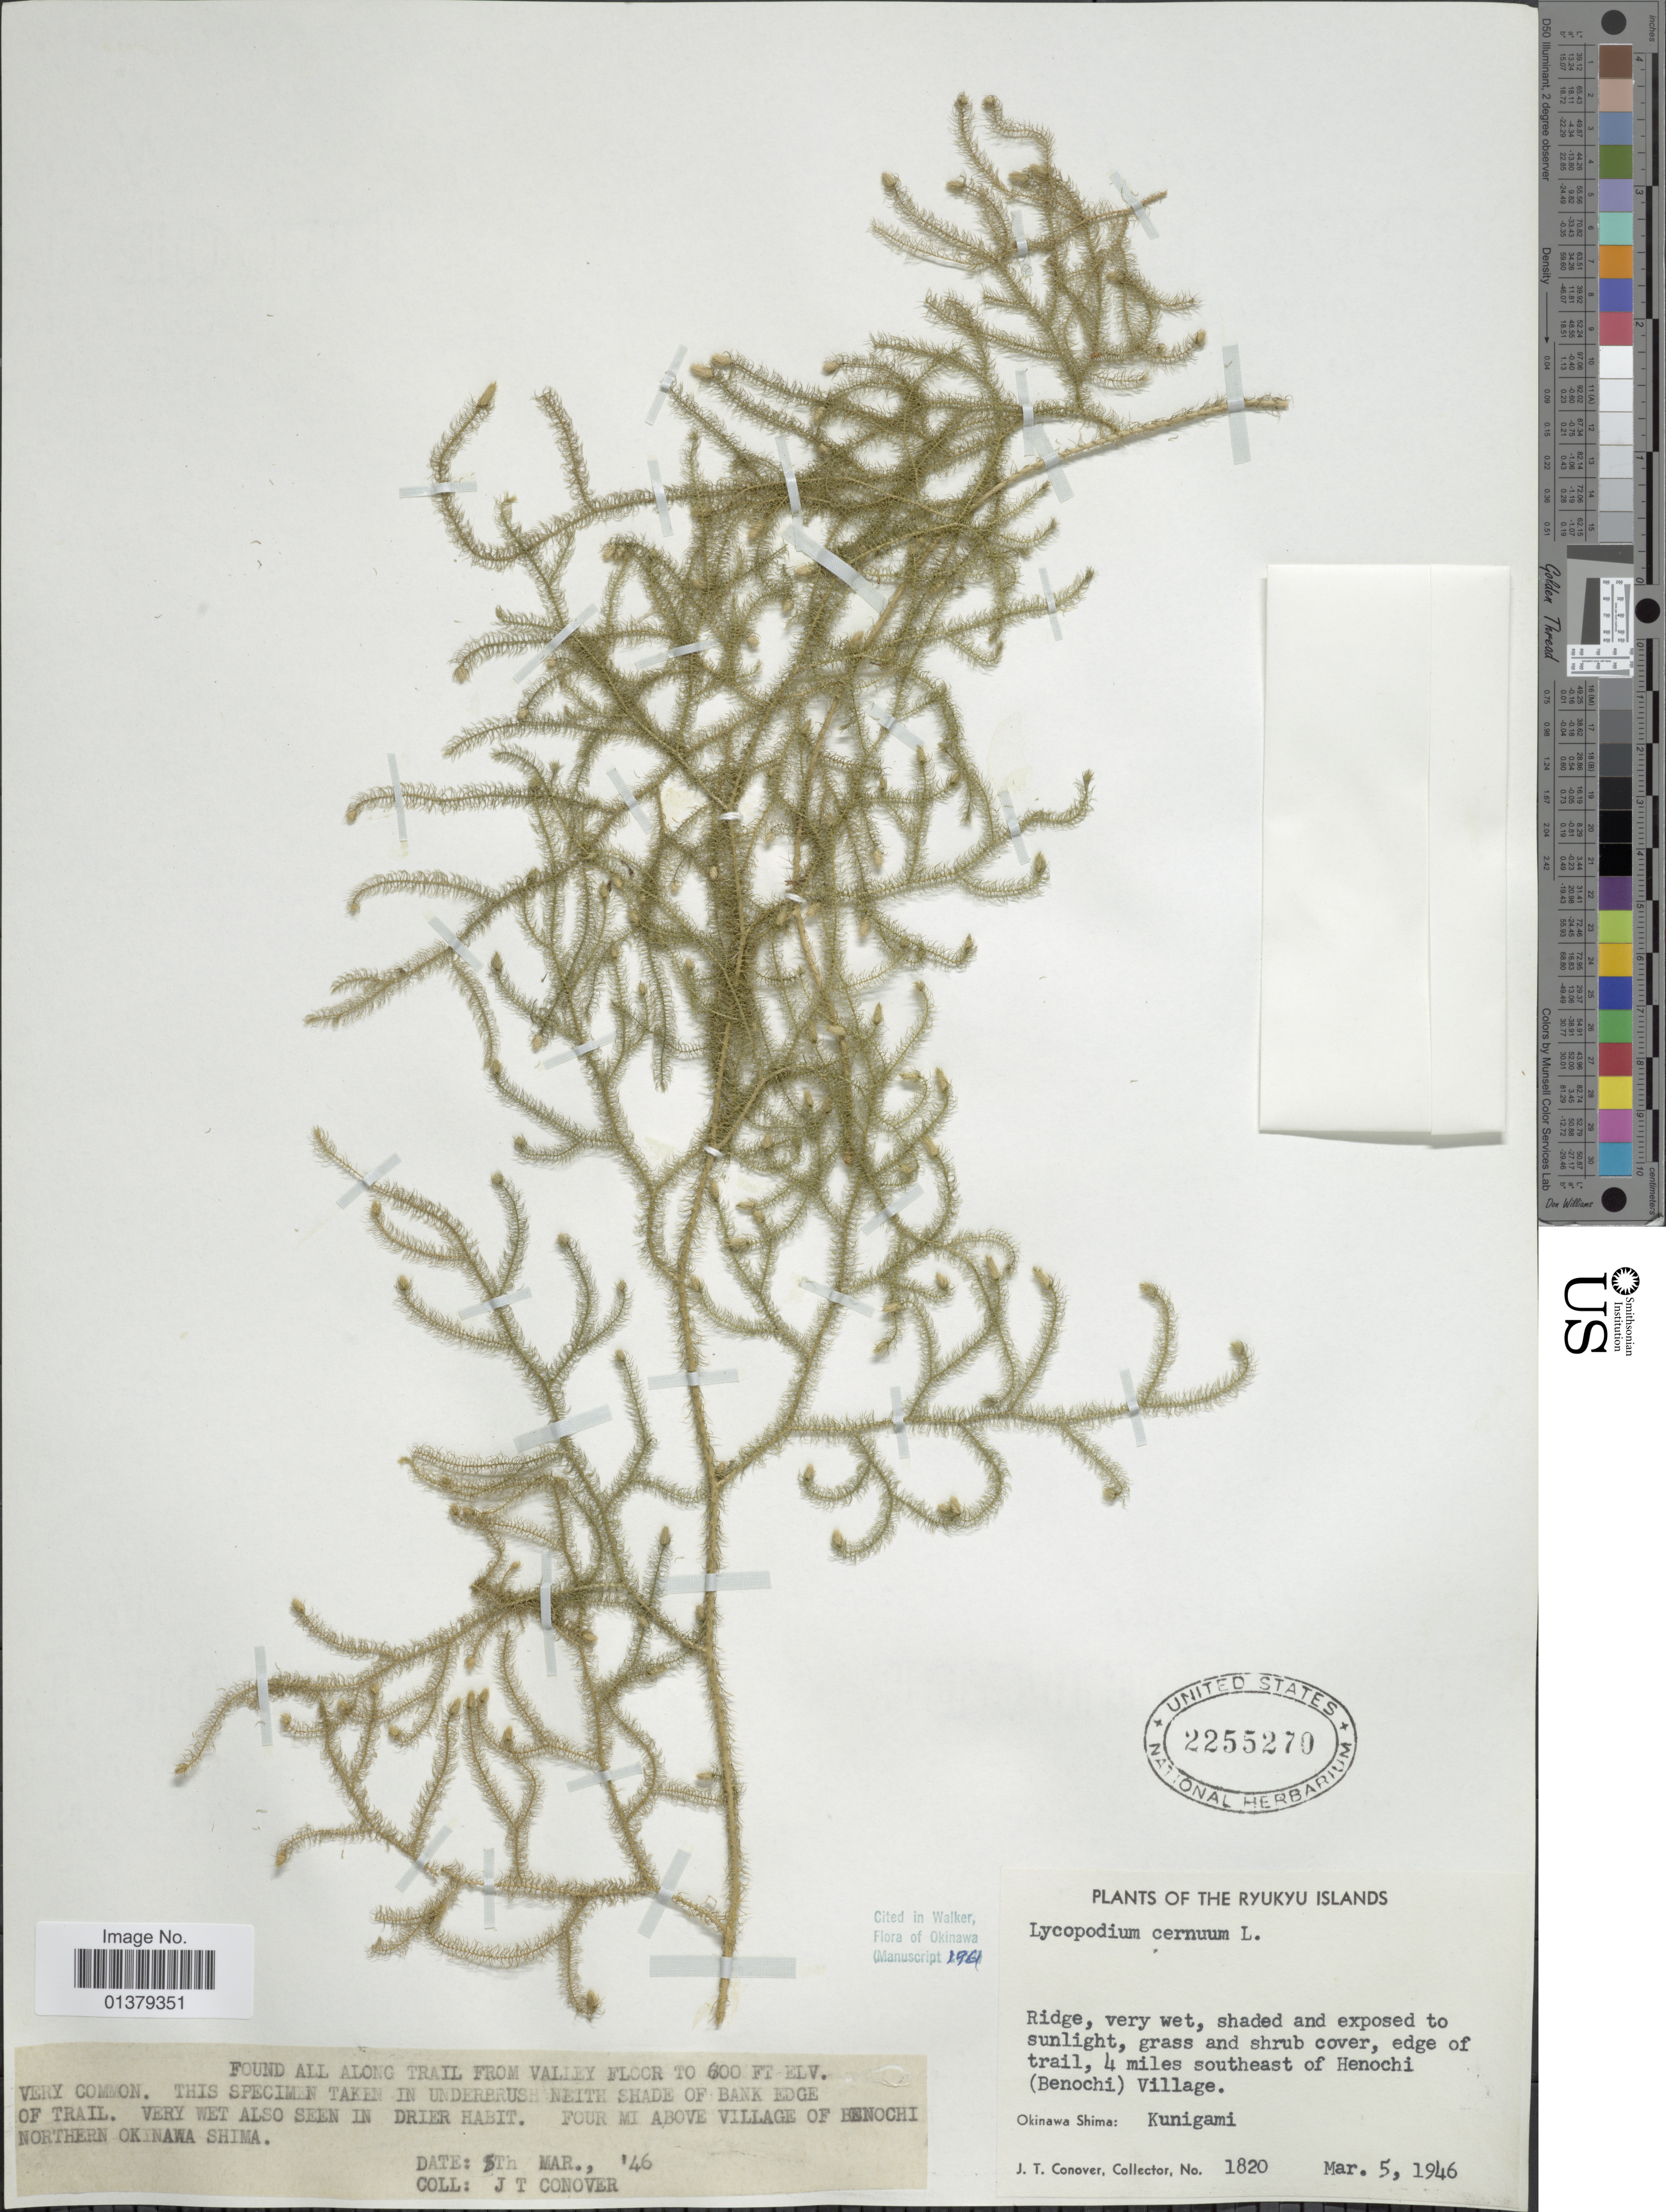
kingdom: Plantae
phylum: Tracheophyta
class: Lycopodiopsida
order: Lycopodiales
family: Lycopodiaceae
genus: Palhinhaea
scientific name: Palhinhaea cernua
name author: (L.) Vasc. & Franco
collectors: J. T. Conover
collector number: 1820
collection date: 1946-03-05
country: Japan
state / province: Okinawa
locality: The Ryukyu Islands, 4 miles southeast of Henochi (Benochi) Village, Kunigami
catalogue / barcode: US 2255270